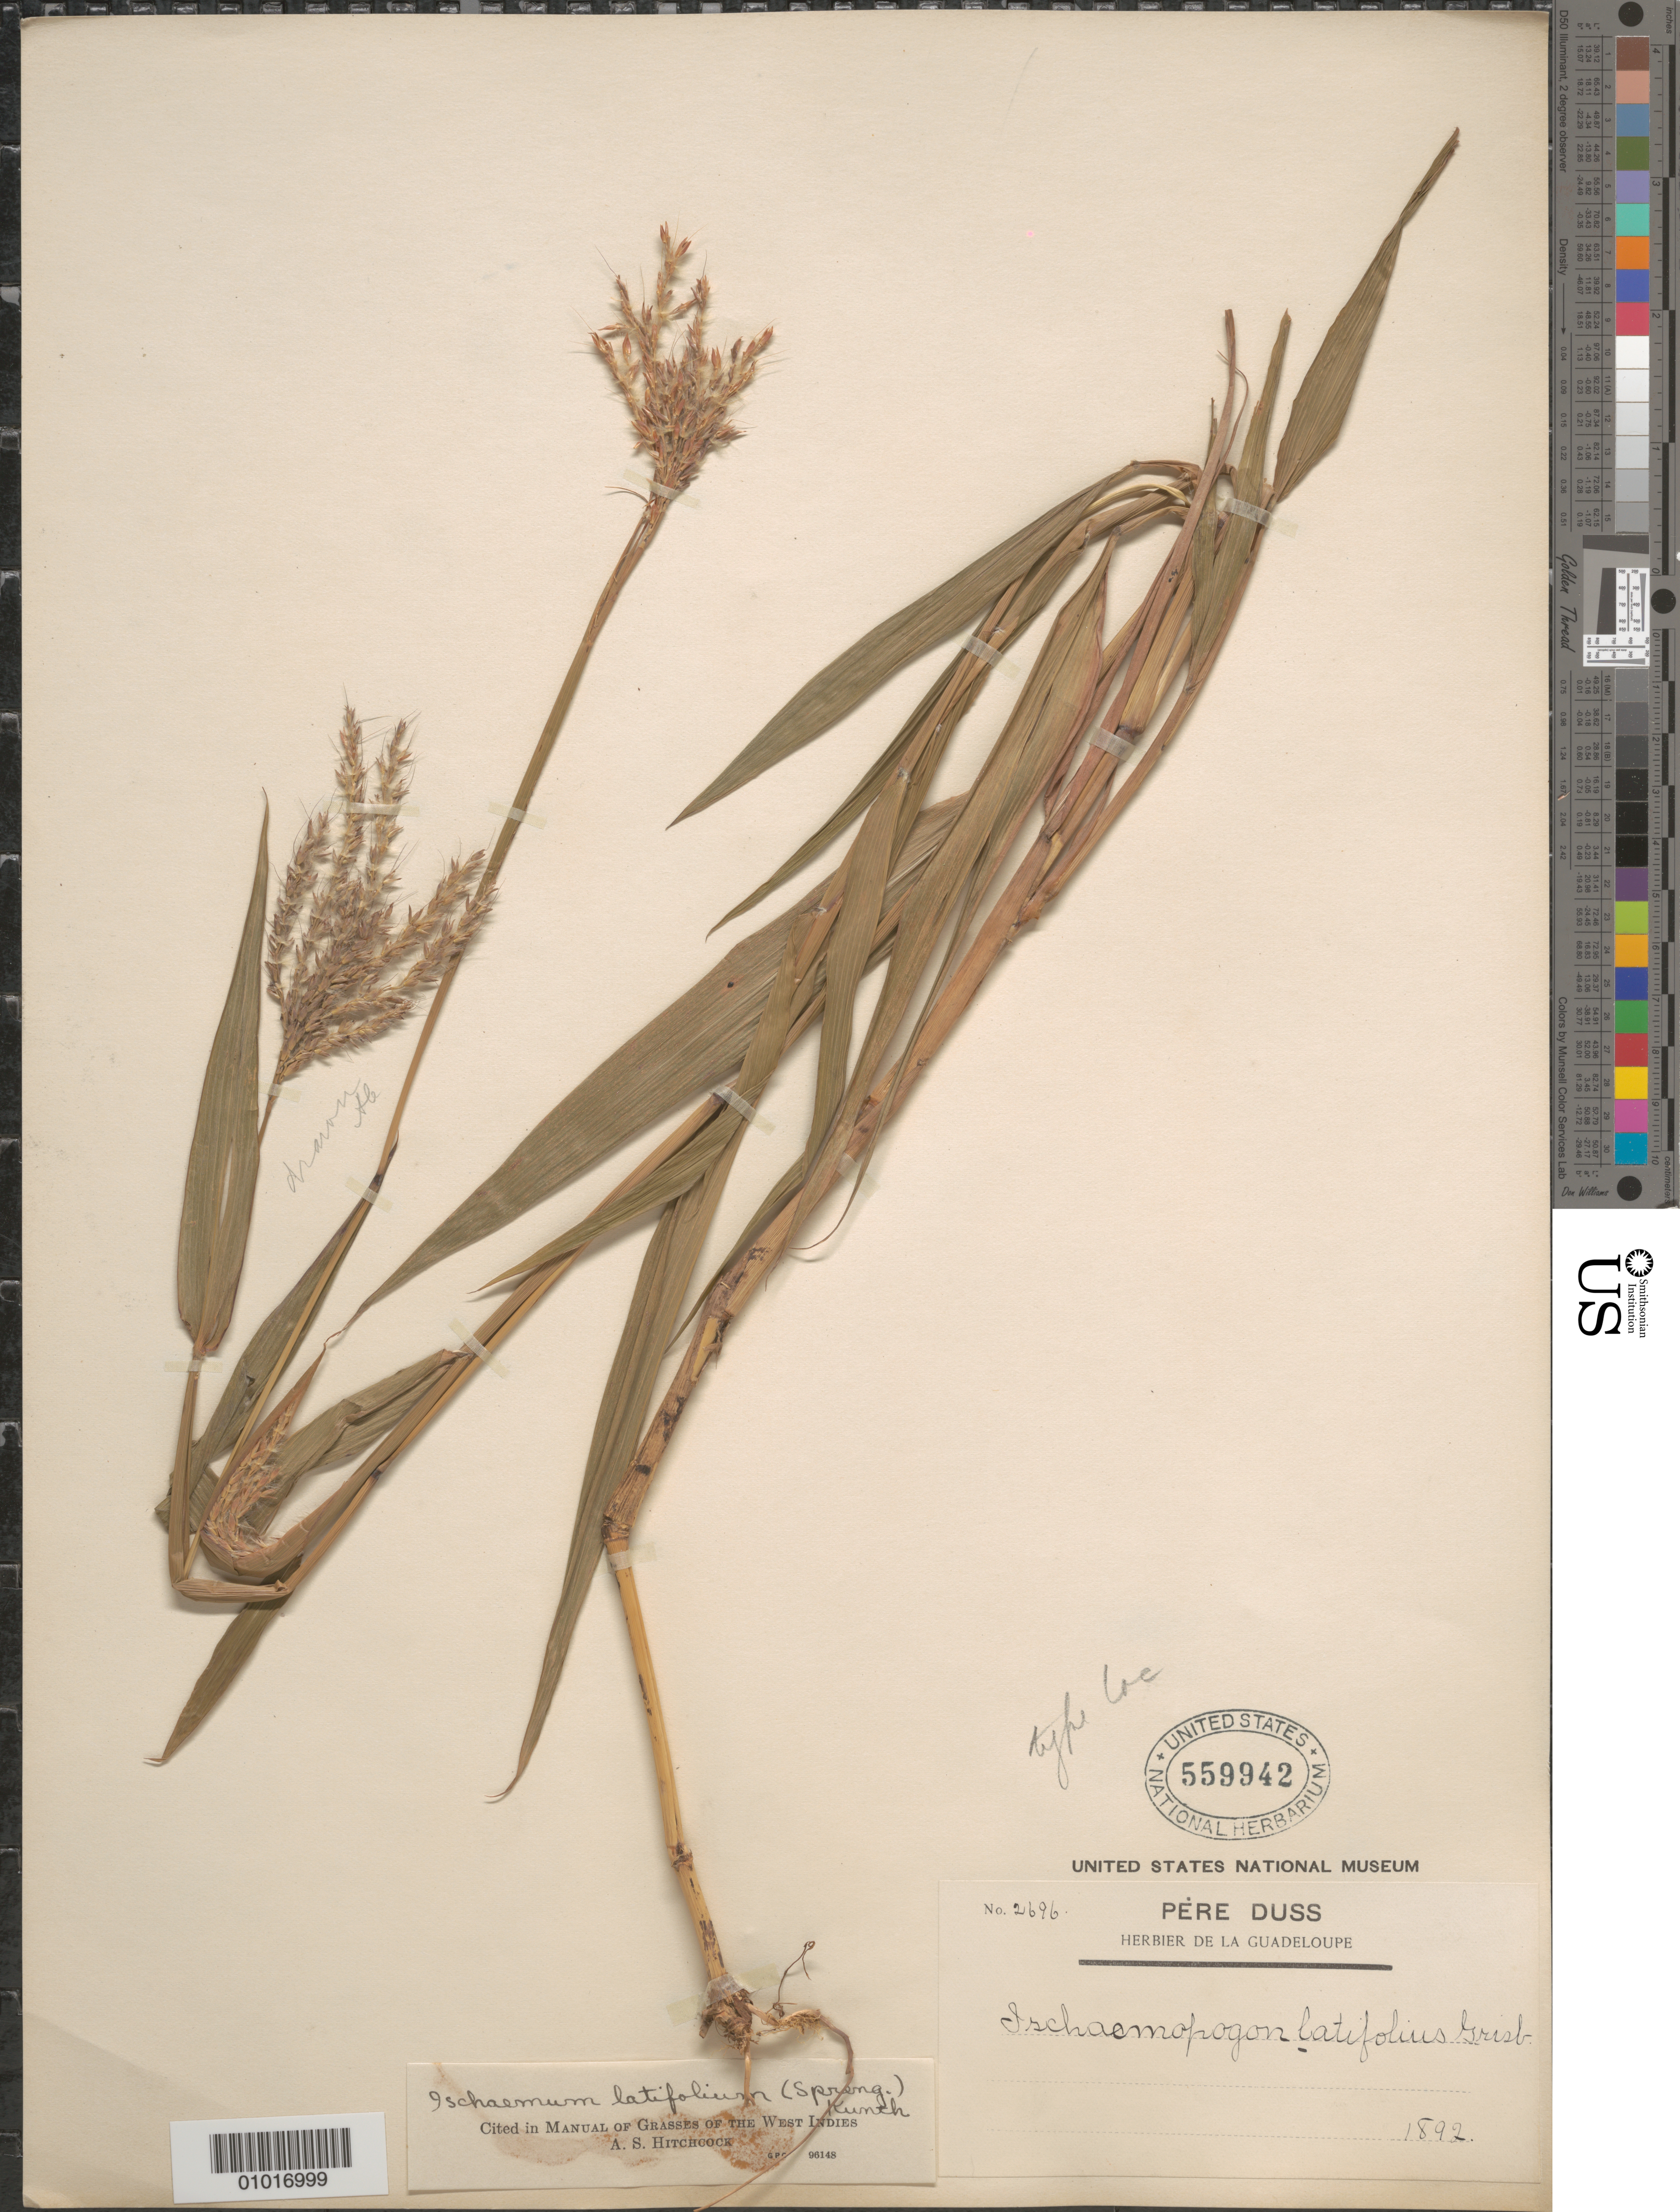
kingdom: Plantae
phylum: Tracheophyta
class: Liliopsida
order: Poales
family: Poaceae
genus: Ischaemum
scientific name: Ischaemum latifolium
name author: (Spreng.) Kunth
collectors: Père Duss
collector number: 2696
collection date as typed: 01 Jan 1892 to 31 Dec 1892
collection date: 1892-01-01/1892-12-31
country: Guadeloupe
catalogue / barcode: US 559942